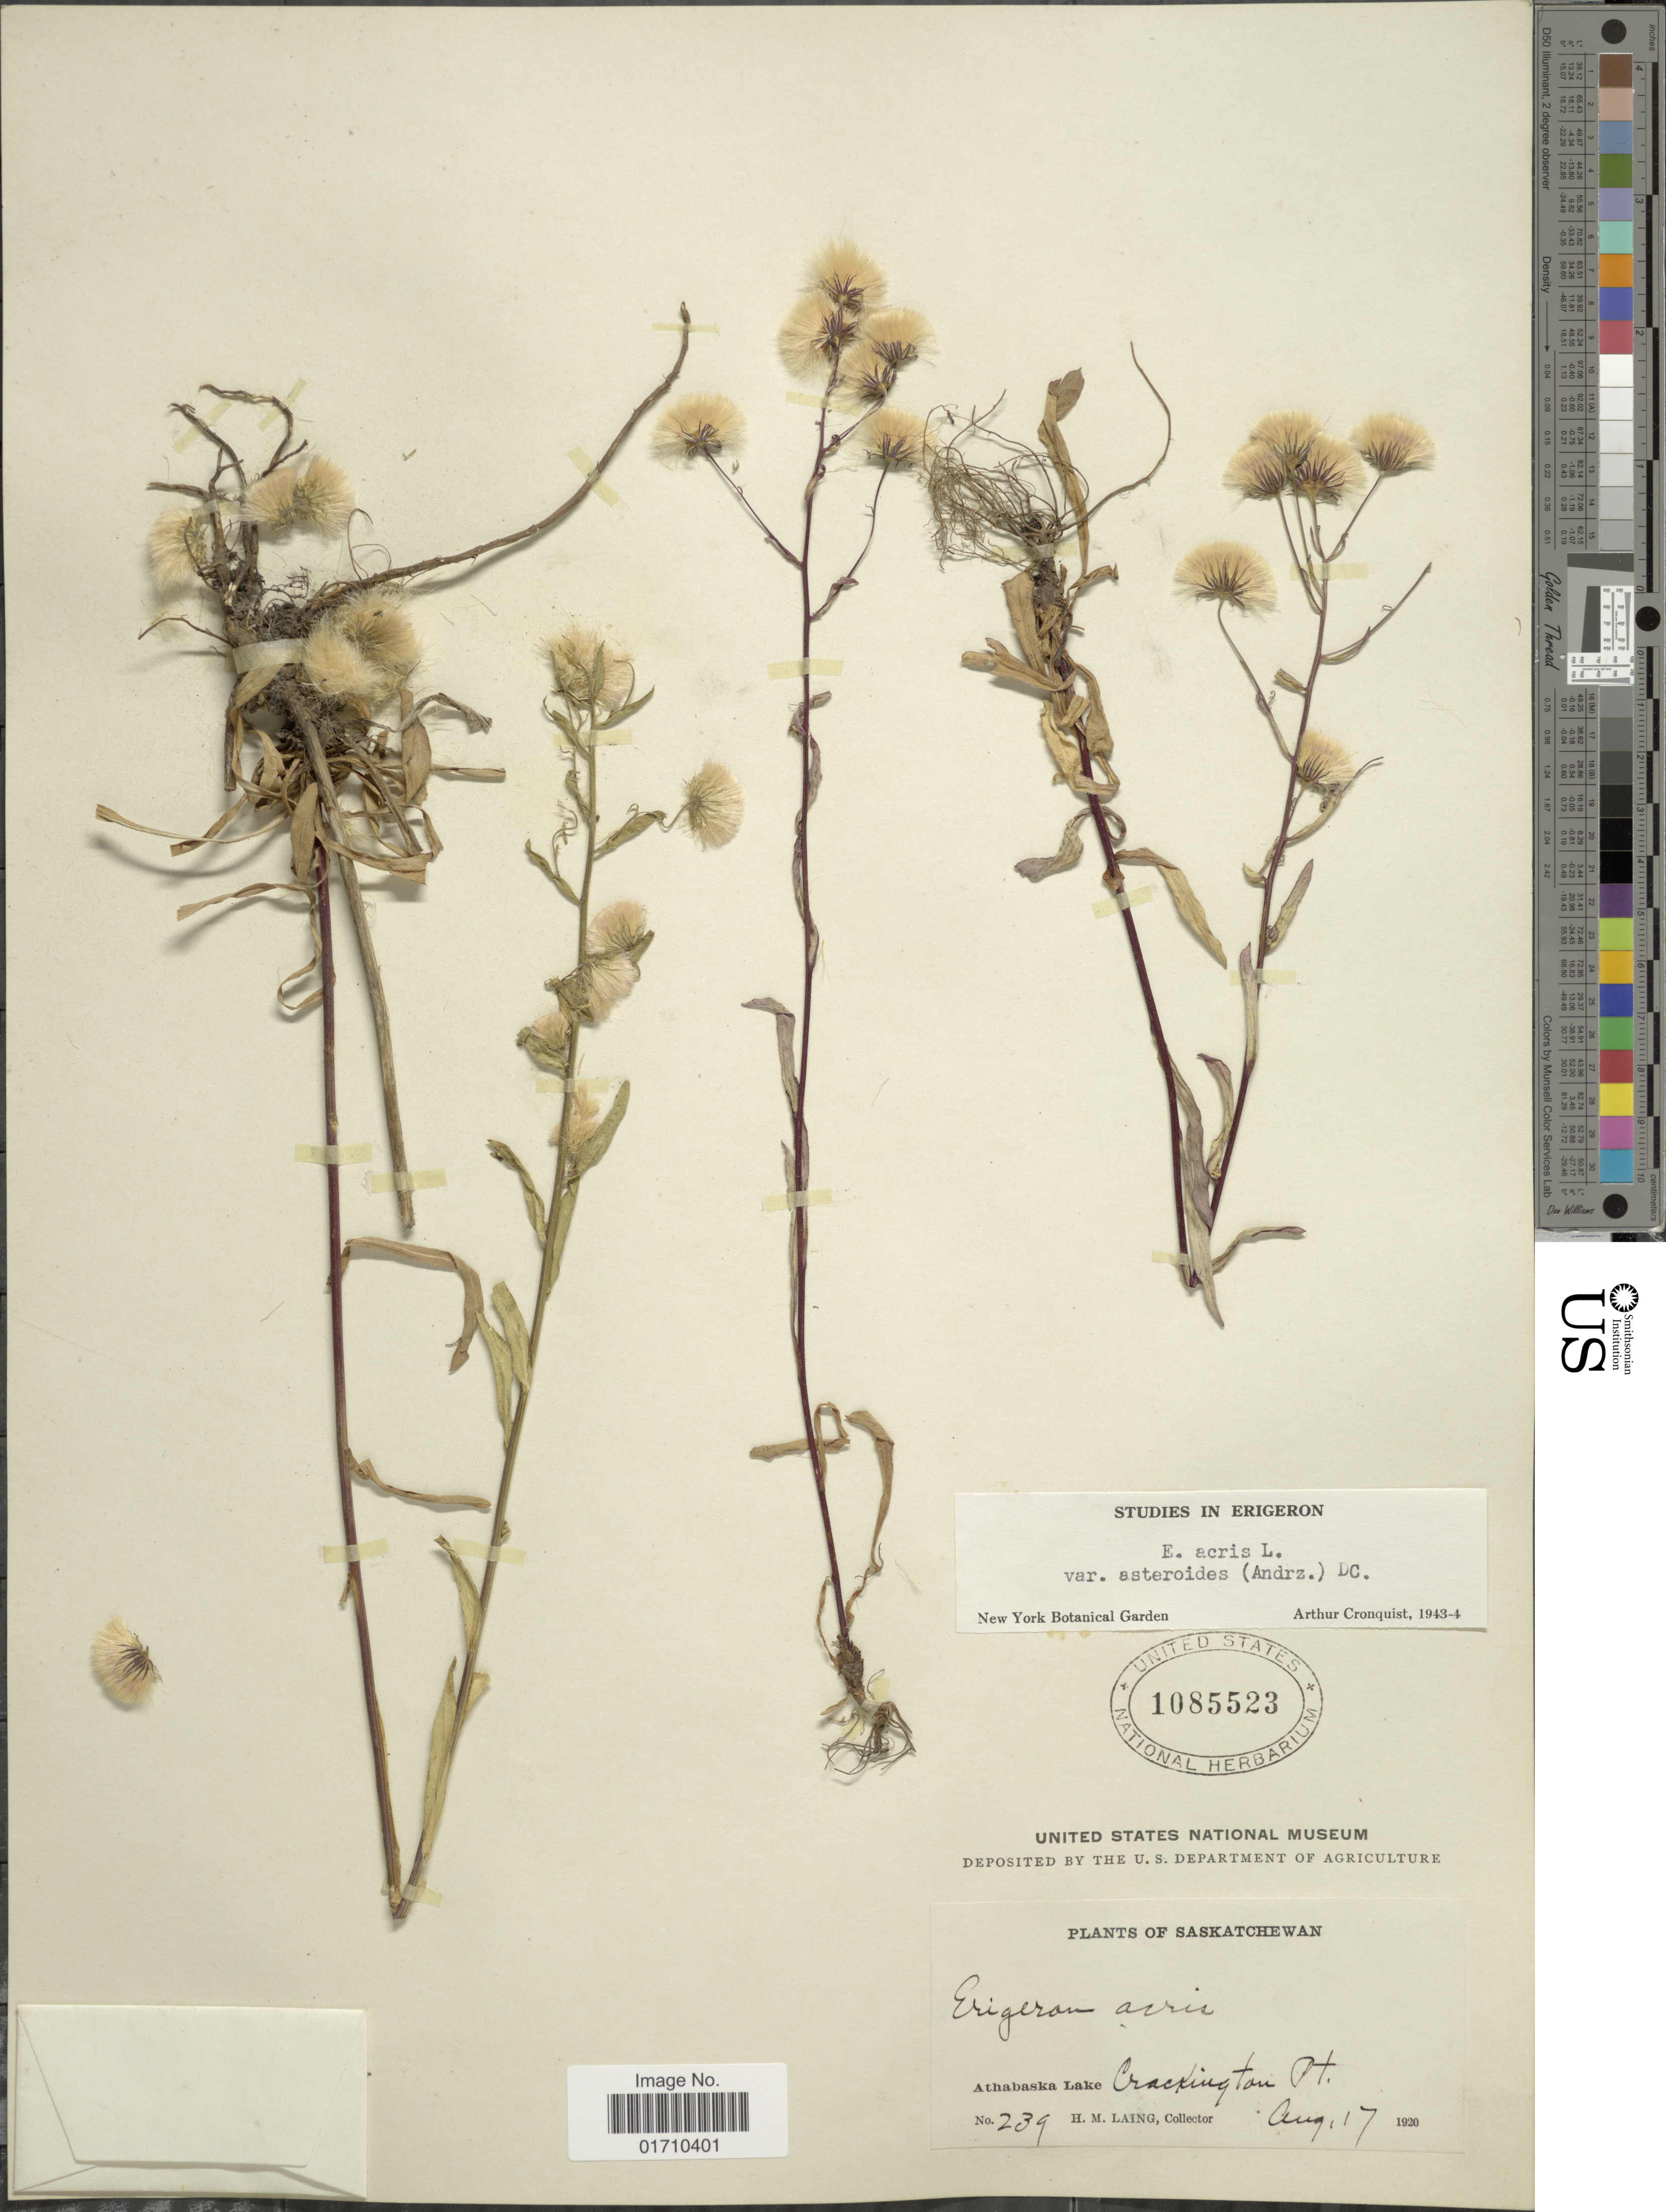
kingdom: Plantae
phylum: Tracheophyta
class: Magnoliopsida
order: Asterales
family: Asteraceae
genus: Erigeron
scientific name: Erigeron acris var. asteroides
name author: (Andrz.) DC.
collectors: H. Laing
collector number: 239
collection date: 1920-08-17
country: Canada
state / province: Saskatchewan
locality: Athabaska Lake, Crackington Pt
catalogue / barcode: US 1085523